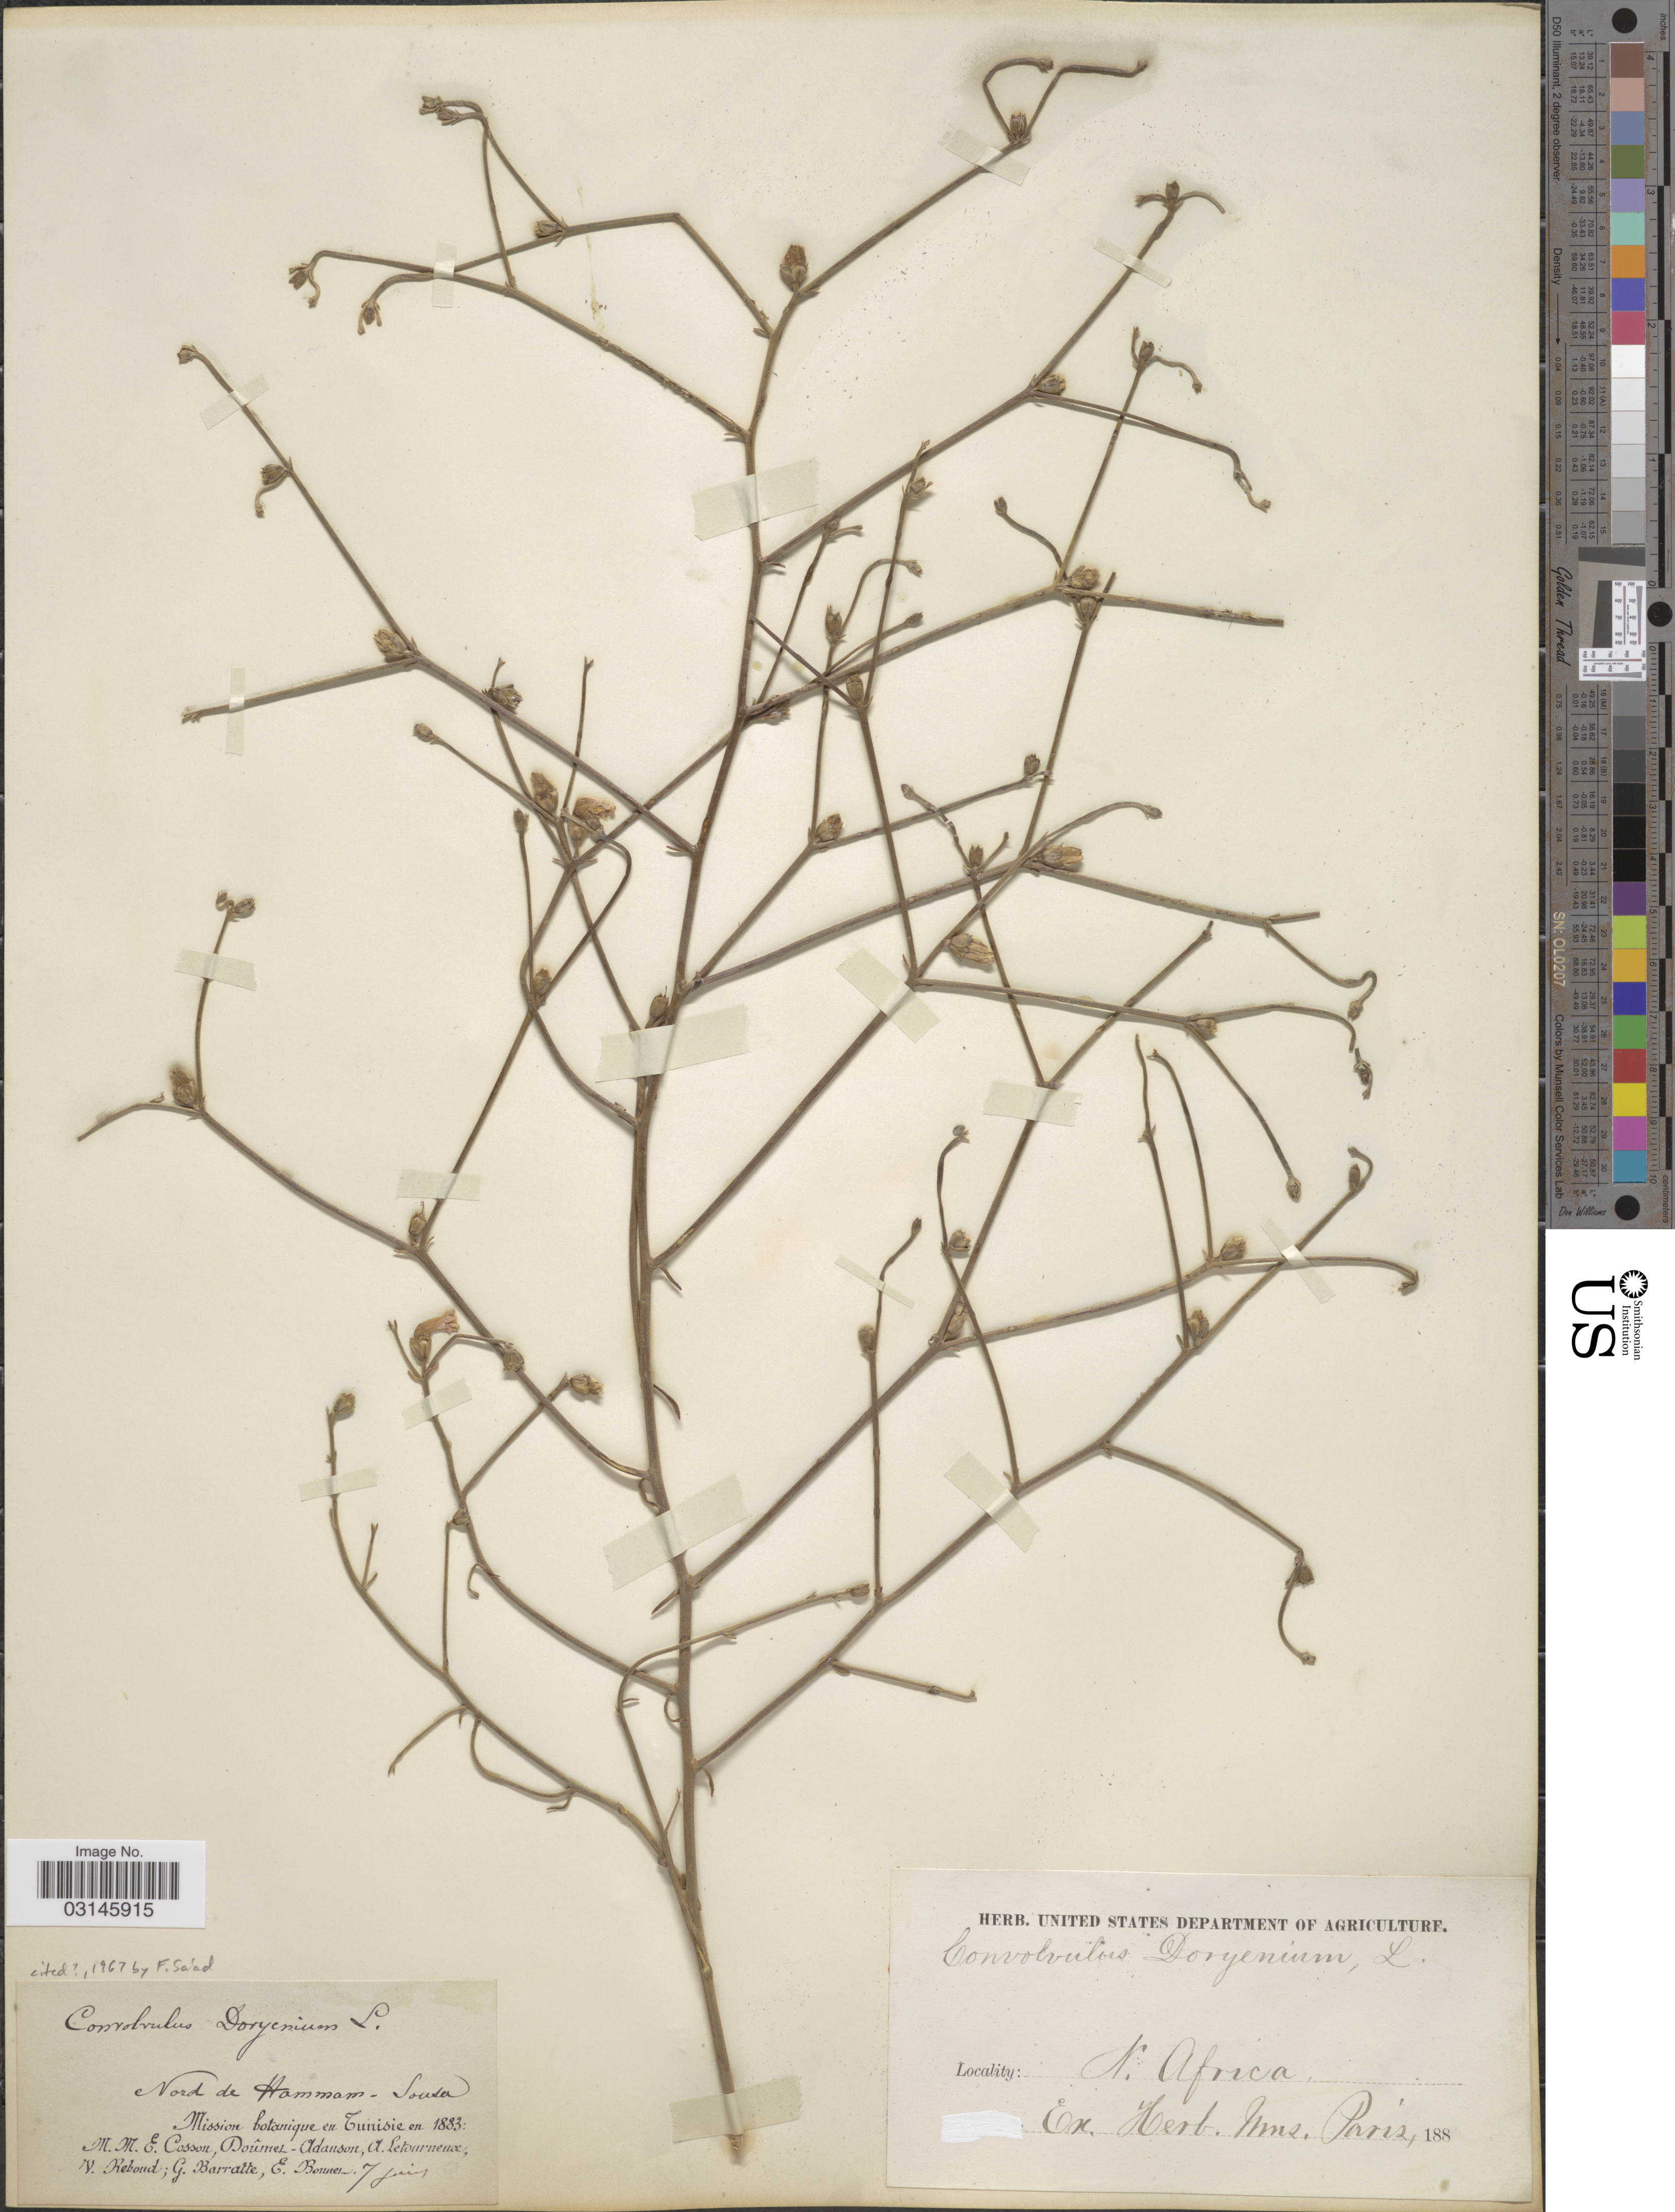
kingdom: Plantae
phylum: Tracheophyta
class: Magnoliopsida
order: Solanales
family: Convolvulaceae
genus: Convolvulus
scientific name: Convolvulus dorycnium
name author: L.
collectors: M. Cosson, -. Doumel-Adanson, A. Letourneux, V. Reboud & et al.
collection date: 1883-06-07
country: Tunisia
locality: Nord de Hammam - Sousa, Tunisie. N. Africa.